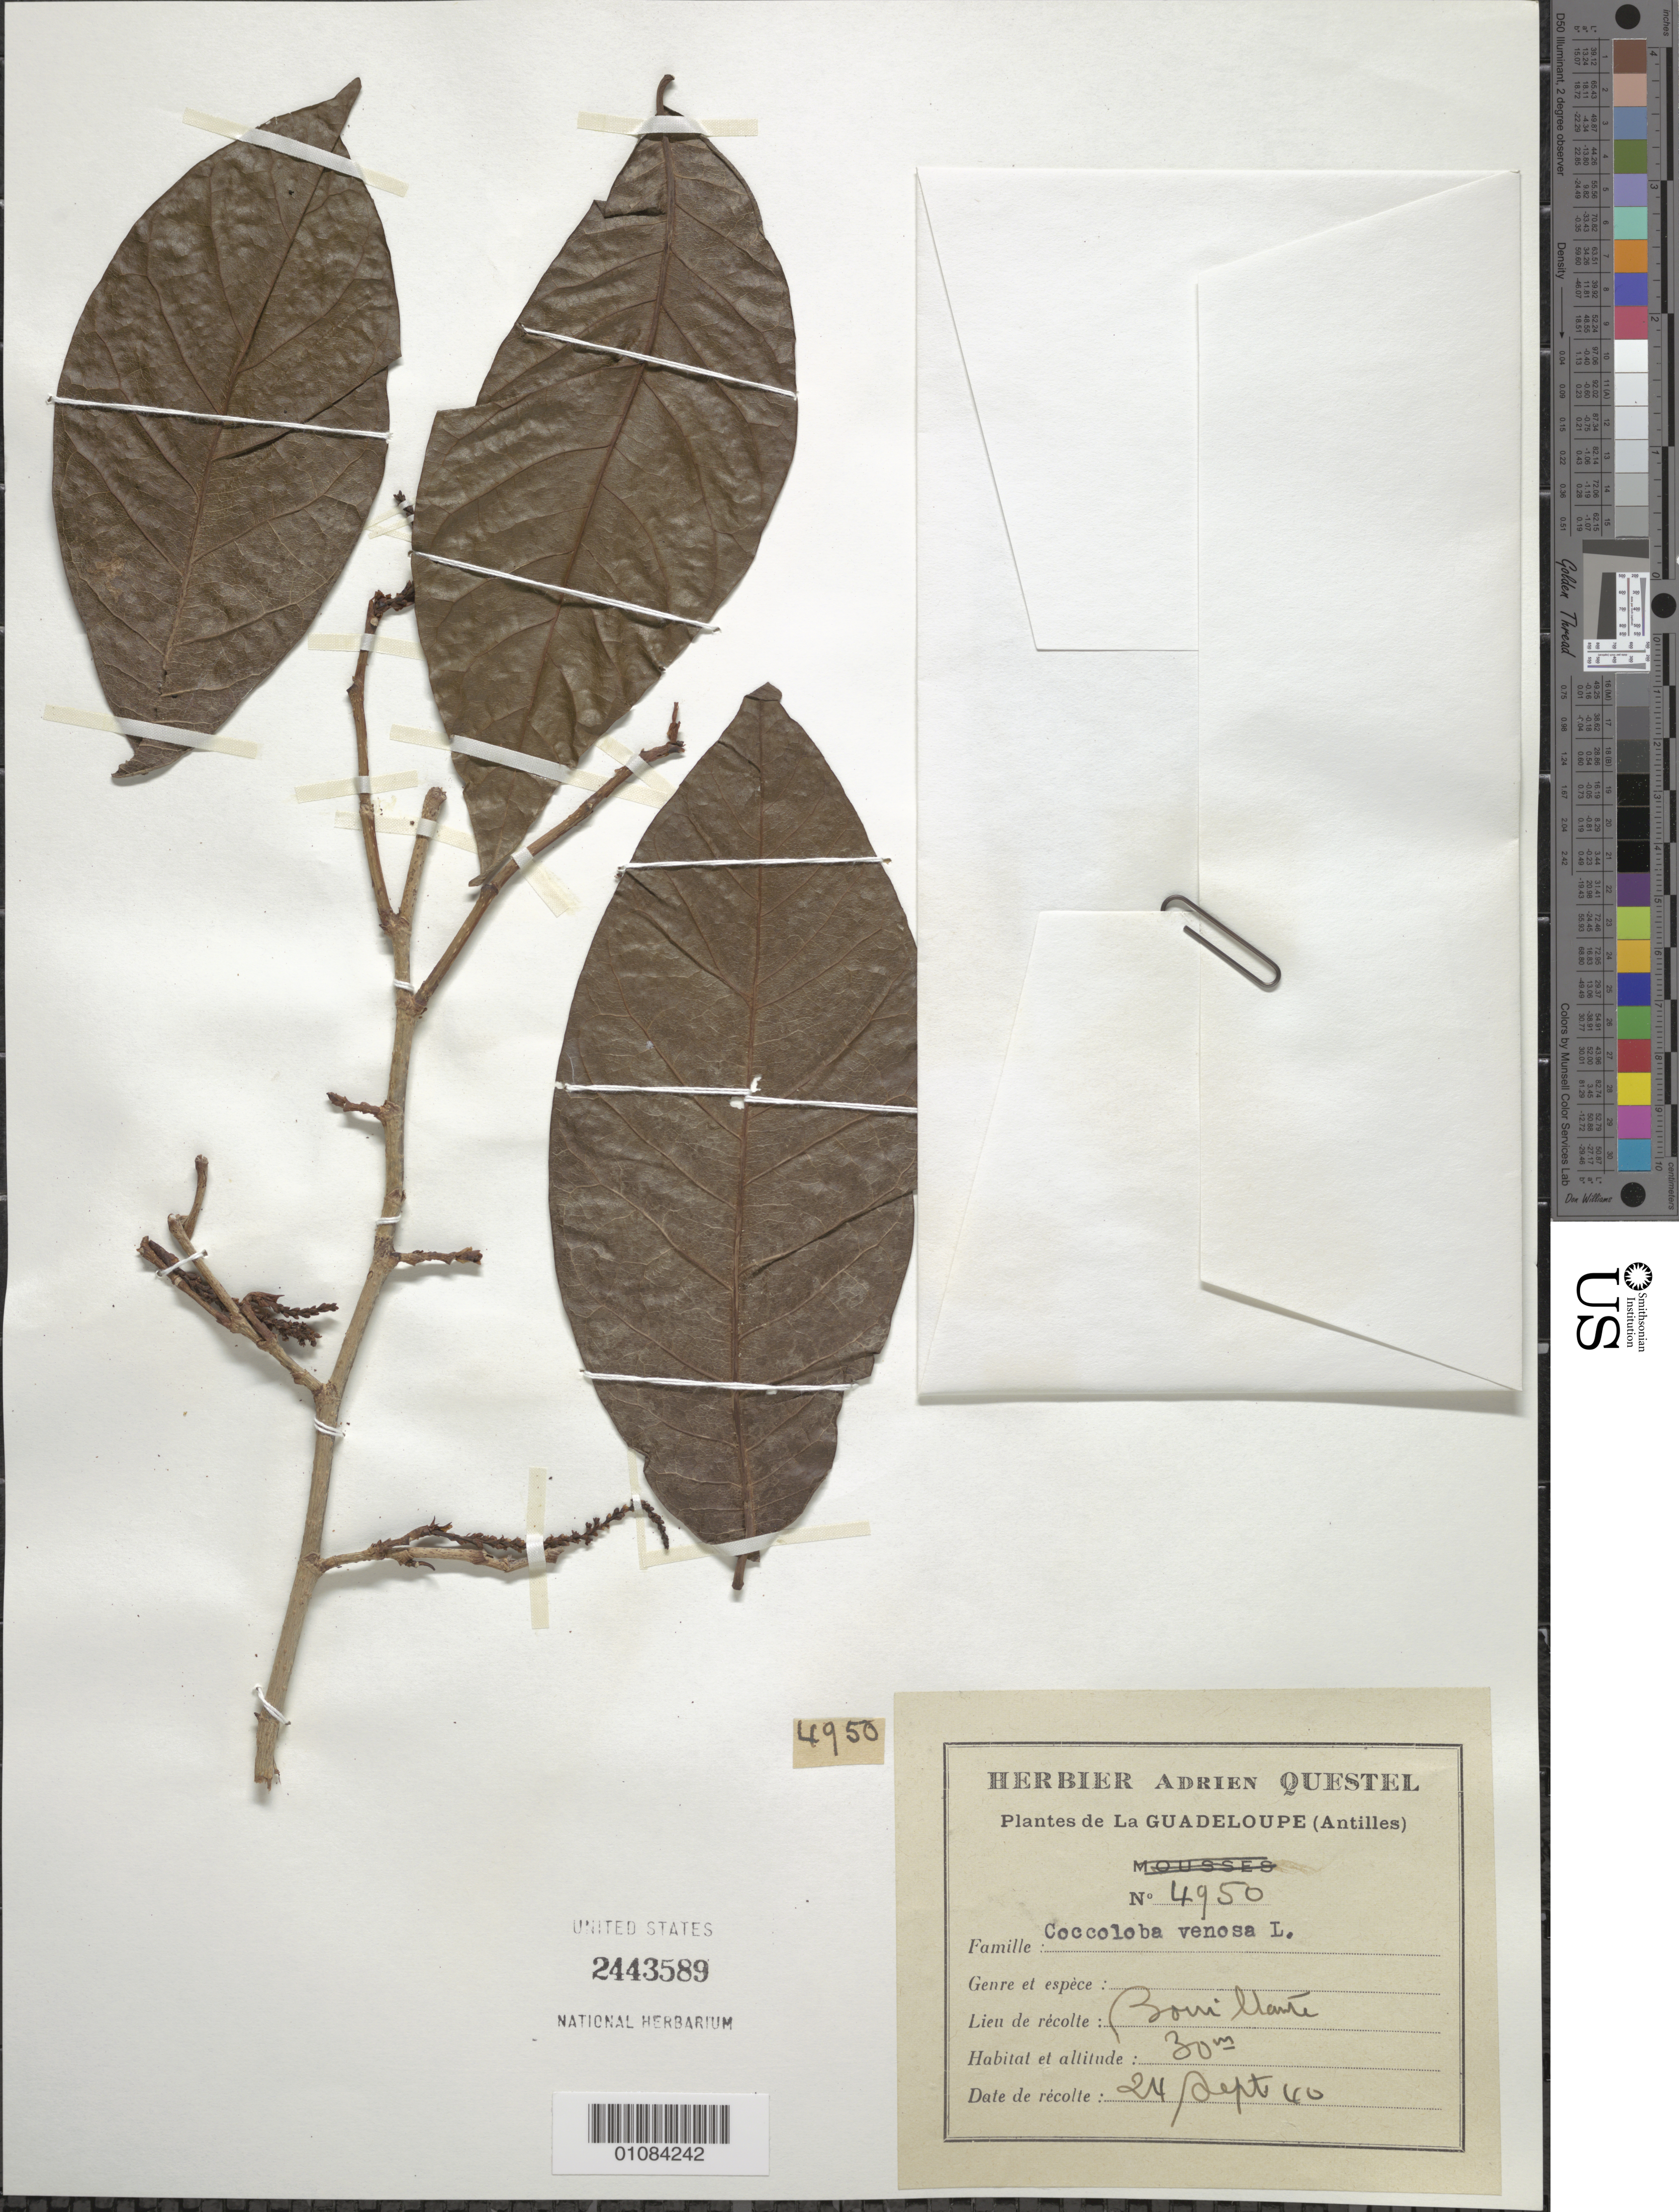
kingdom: Plantae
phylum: Tracheophyta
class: Magnoliopsida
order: Caryophyllales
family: Polygonaceae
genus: Coccoloba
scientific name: Coccoloba venosa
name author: L.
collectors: A. Questel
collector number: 4950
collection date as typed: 24 Sep 1940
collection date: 1940-09-24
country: Guadeloupe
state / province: St. Anne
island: Basse Terre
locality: Boillante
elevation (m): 30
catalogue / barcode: US 2443589